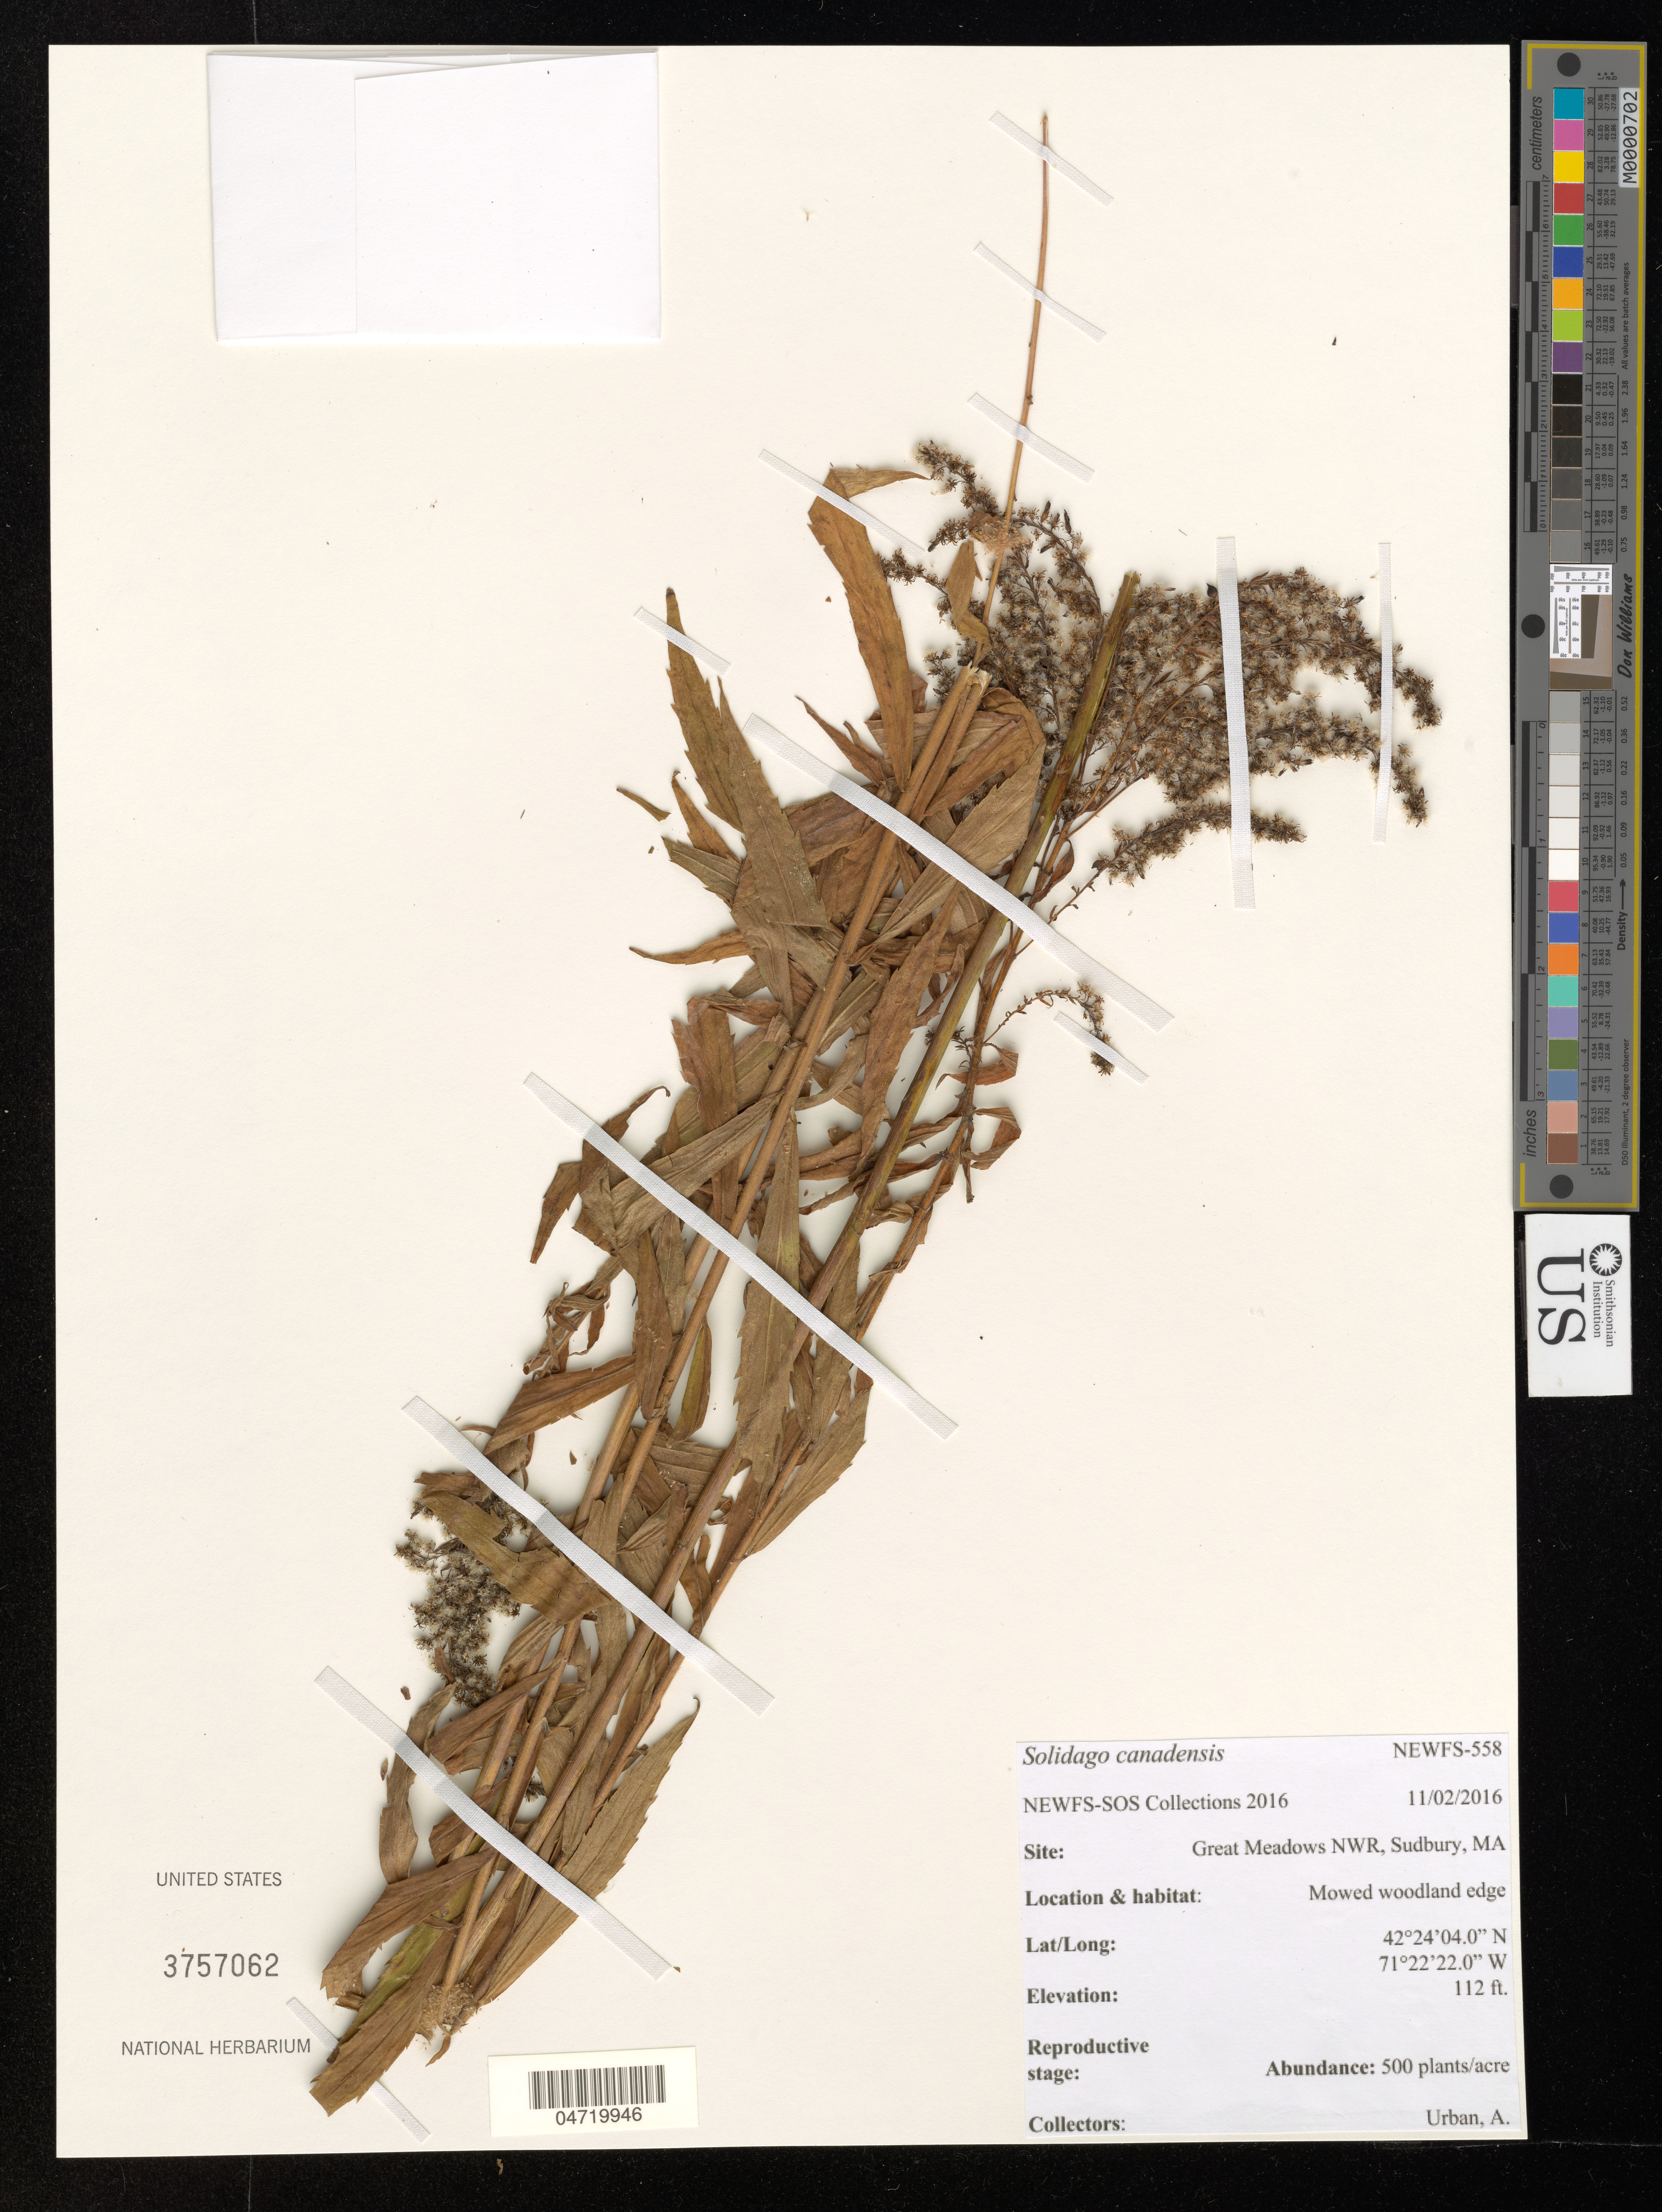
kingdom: Plantae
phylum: Tracheophyta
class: Magnoliopsida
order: Asterales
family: Asteraceae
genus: Solidago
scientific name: Solidago canadensis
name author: L.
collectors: A. Urban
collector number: NEWFS-558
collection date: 2016-11-02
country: United States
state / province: Massachusetts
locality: Site: Great Meadows NWR, Sudbury, MA.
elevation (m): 34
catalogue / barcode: US 3757062